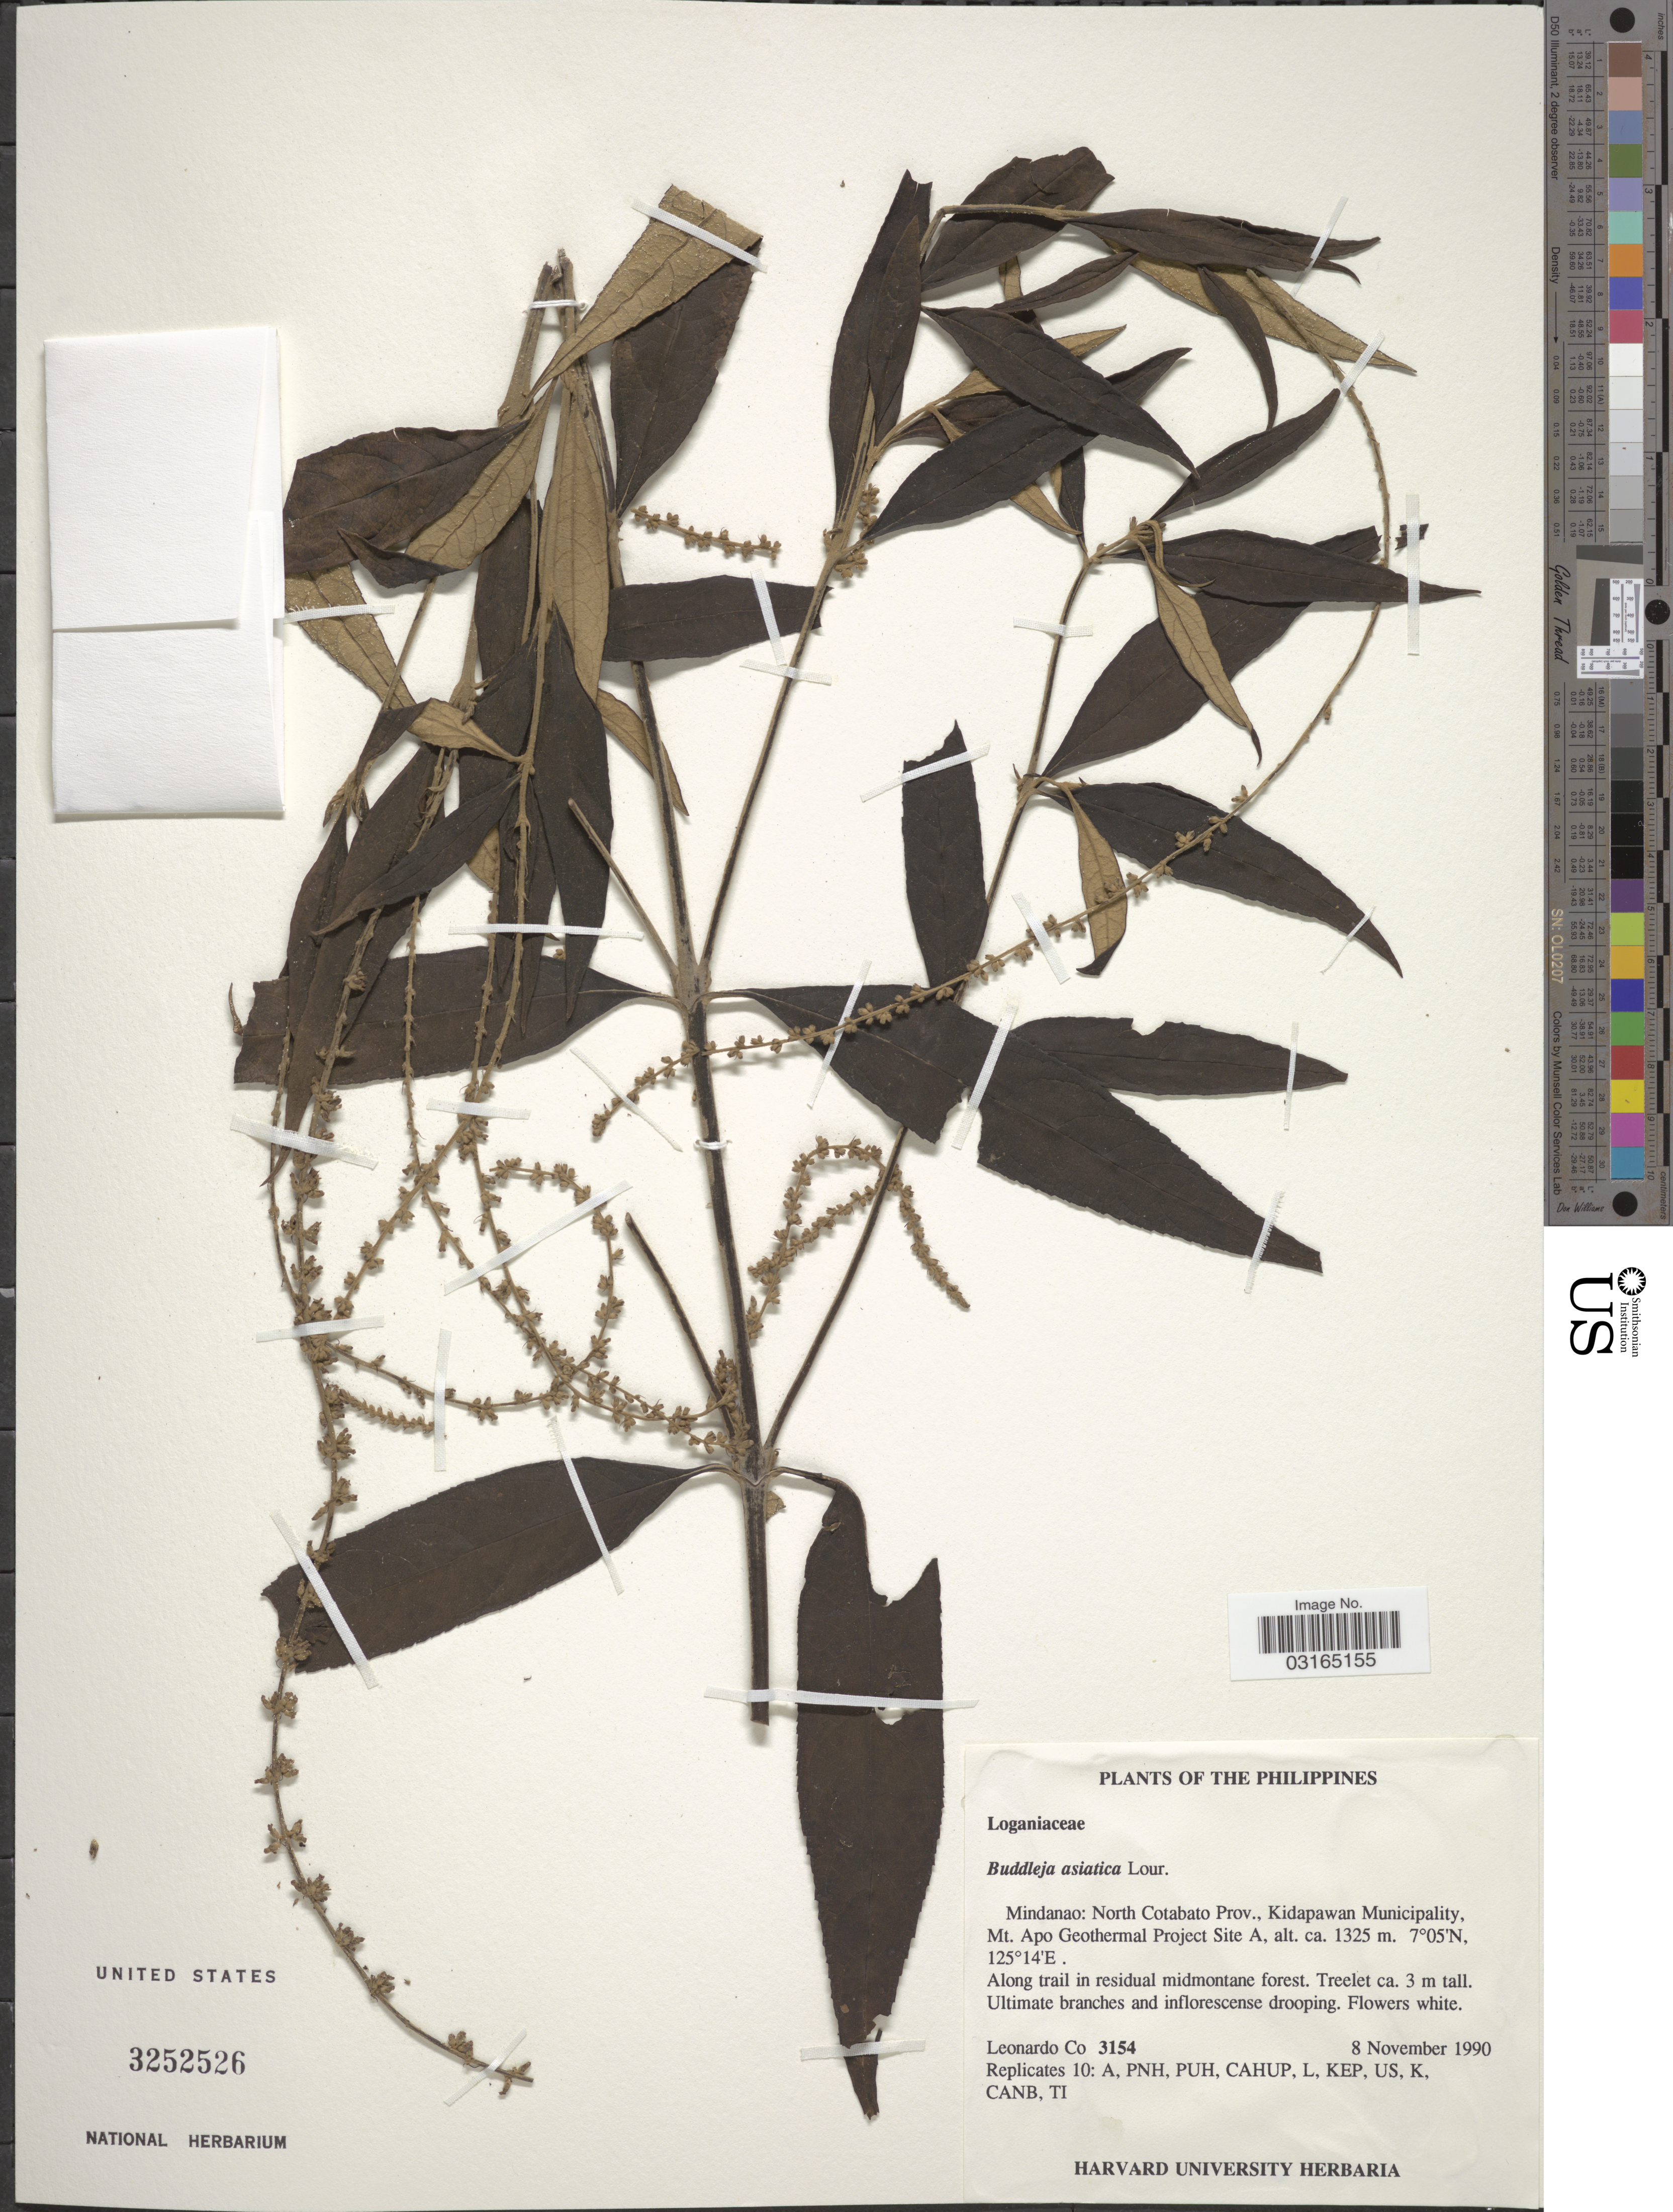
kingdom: Plantae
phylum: Tracheophyta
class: Magnoliopsida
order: Lamiales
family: Scrophulariaceae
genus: Buddleja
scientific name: Buddleja asiatica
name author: Lour.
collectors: L. Co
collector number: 3154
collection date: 1990-11-08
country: Philippines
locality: Mindanao: North Cotabato Prov., Kidapawan Municipality, Mt. Apo Geothermal Project Site A.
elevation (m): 1325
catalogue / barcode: US 3252526